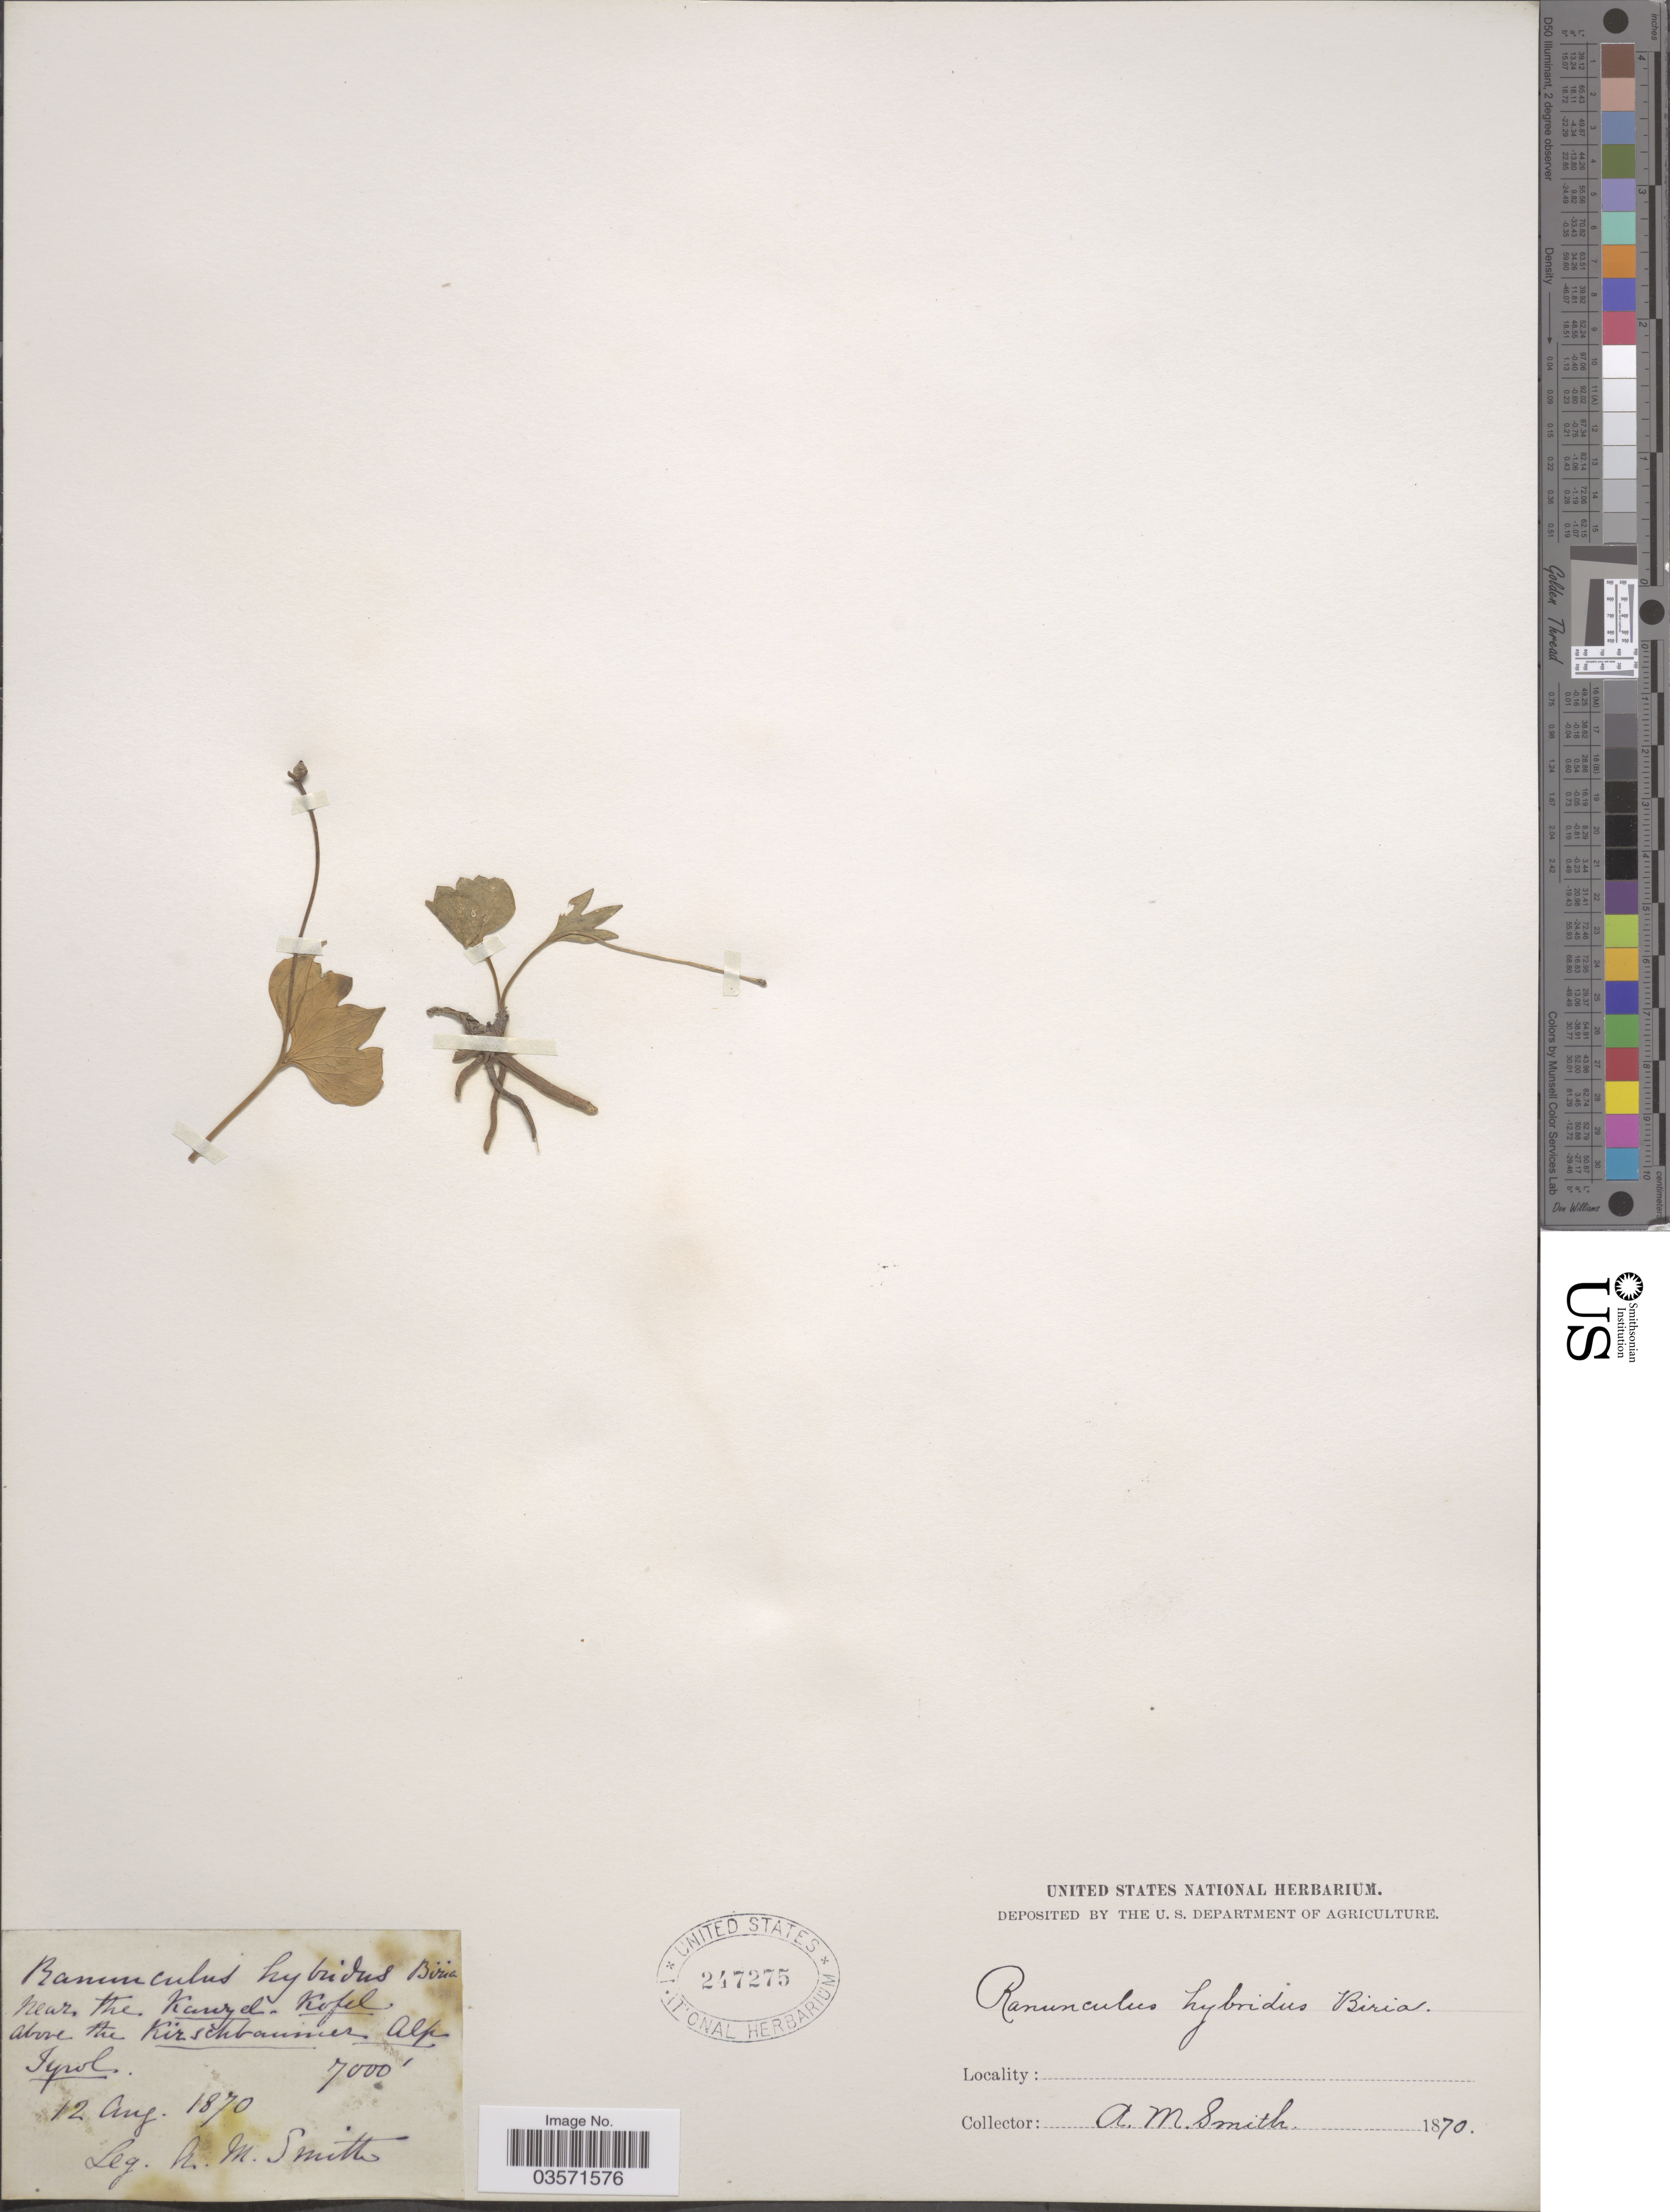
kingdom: Plantae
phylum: Tracheophyta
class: Magnoliopsida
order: Ranunculales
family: Ranunculaceae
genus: Ranunculus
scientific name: Ranunculus hybridus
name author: Biria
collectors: A. M. Smith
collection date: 1870-08-12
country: Austria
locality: Near the Kanyel [interpreted]. Kofel, above the Kirschbaumer [Kerschbaumer] Alp Tyrol.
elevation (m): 2134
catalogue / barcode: US 247275